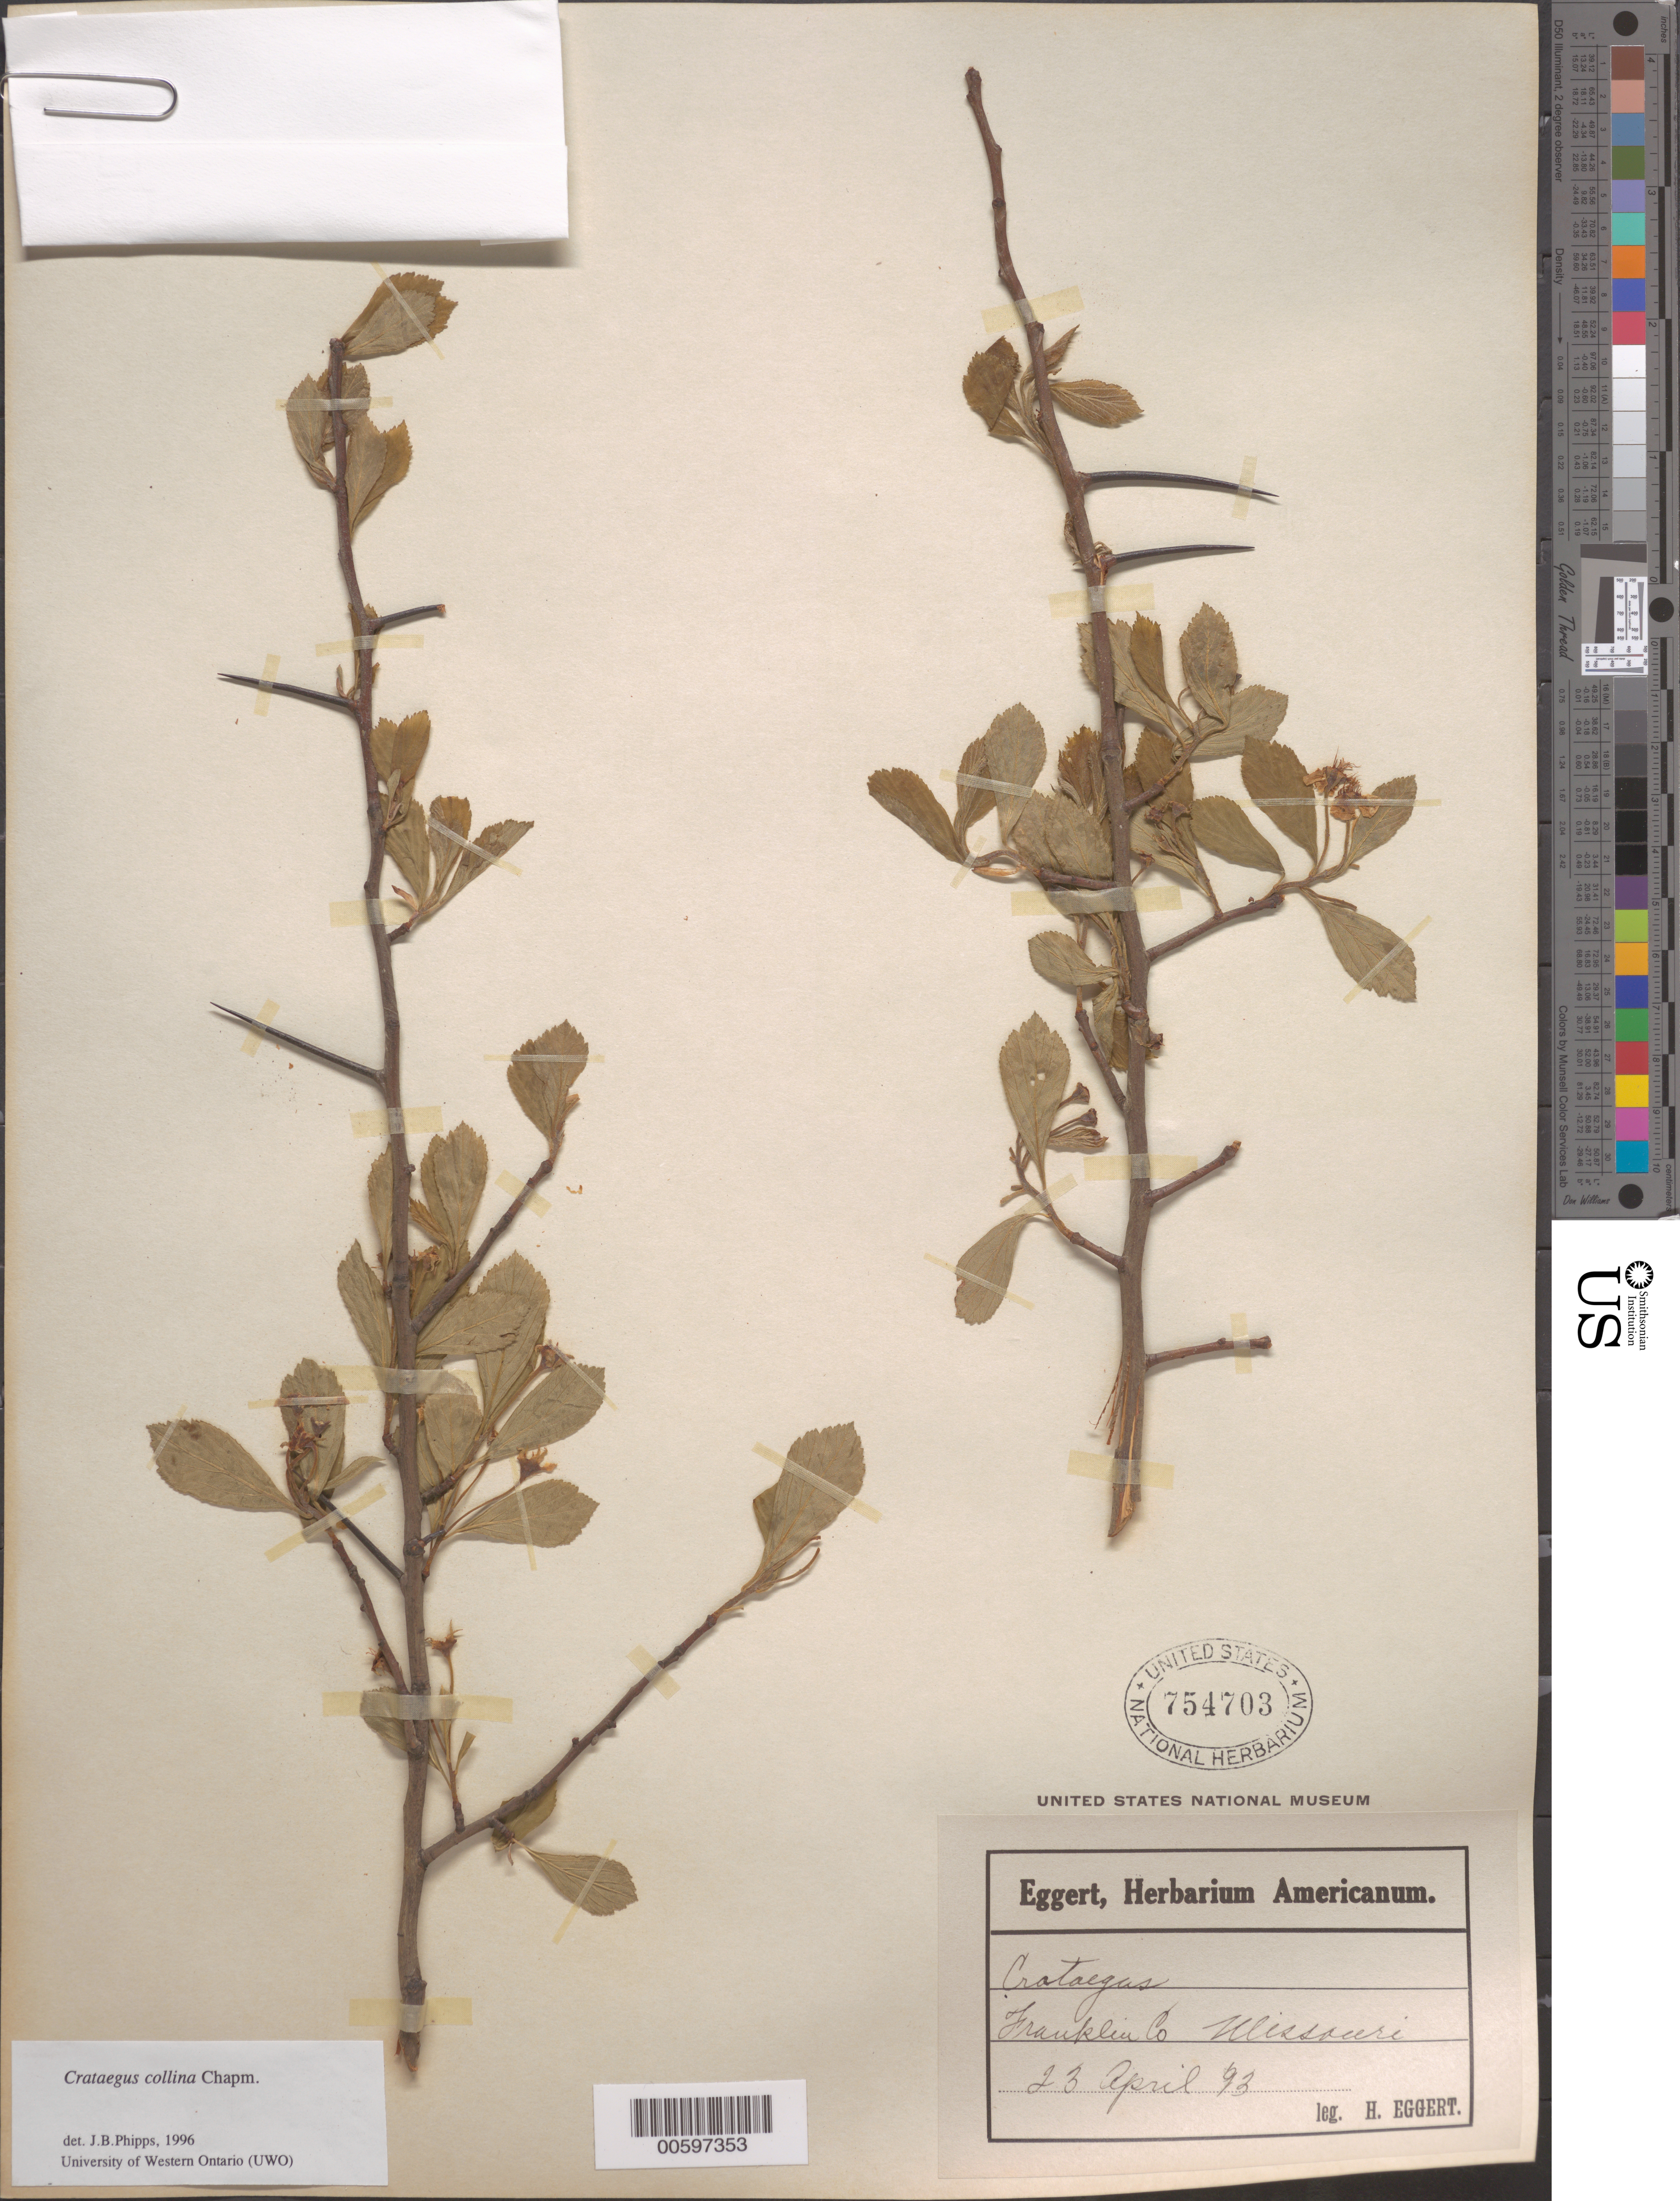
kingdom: Plantae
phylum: Tracheophyta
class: Magnoliopsida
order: Rosales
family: Rosaceae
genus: Crataegus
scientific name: Crataegus collina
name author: Chapm.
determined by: Phipps, James B., (UWO), University of Western Ontario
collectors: H. Eggert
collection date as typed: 23 Apr 1893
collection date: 1893-04-23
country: United States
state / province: Missouri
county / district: Franklin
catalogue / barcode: US 754703